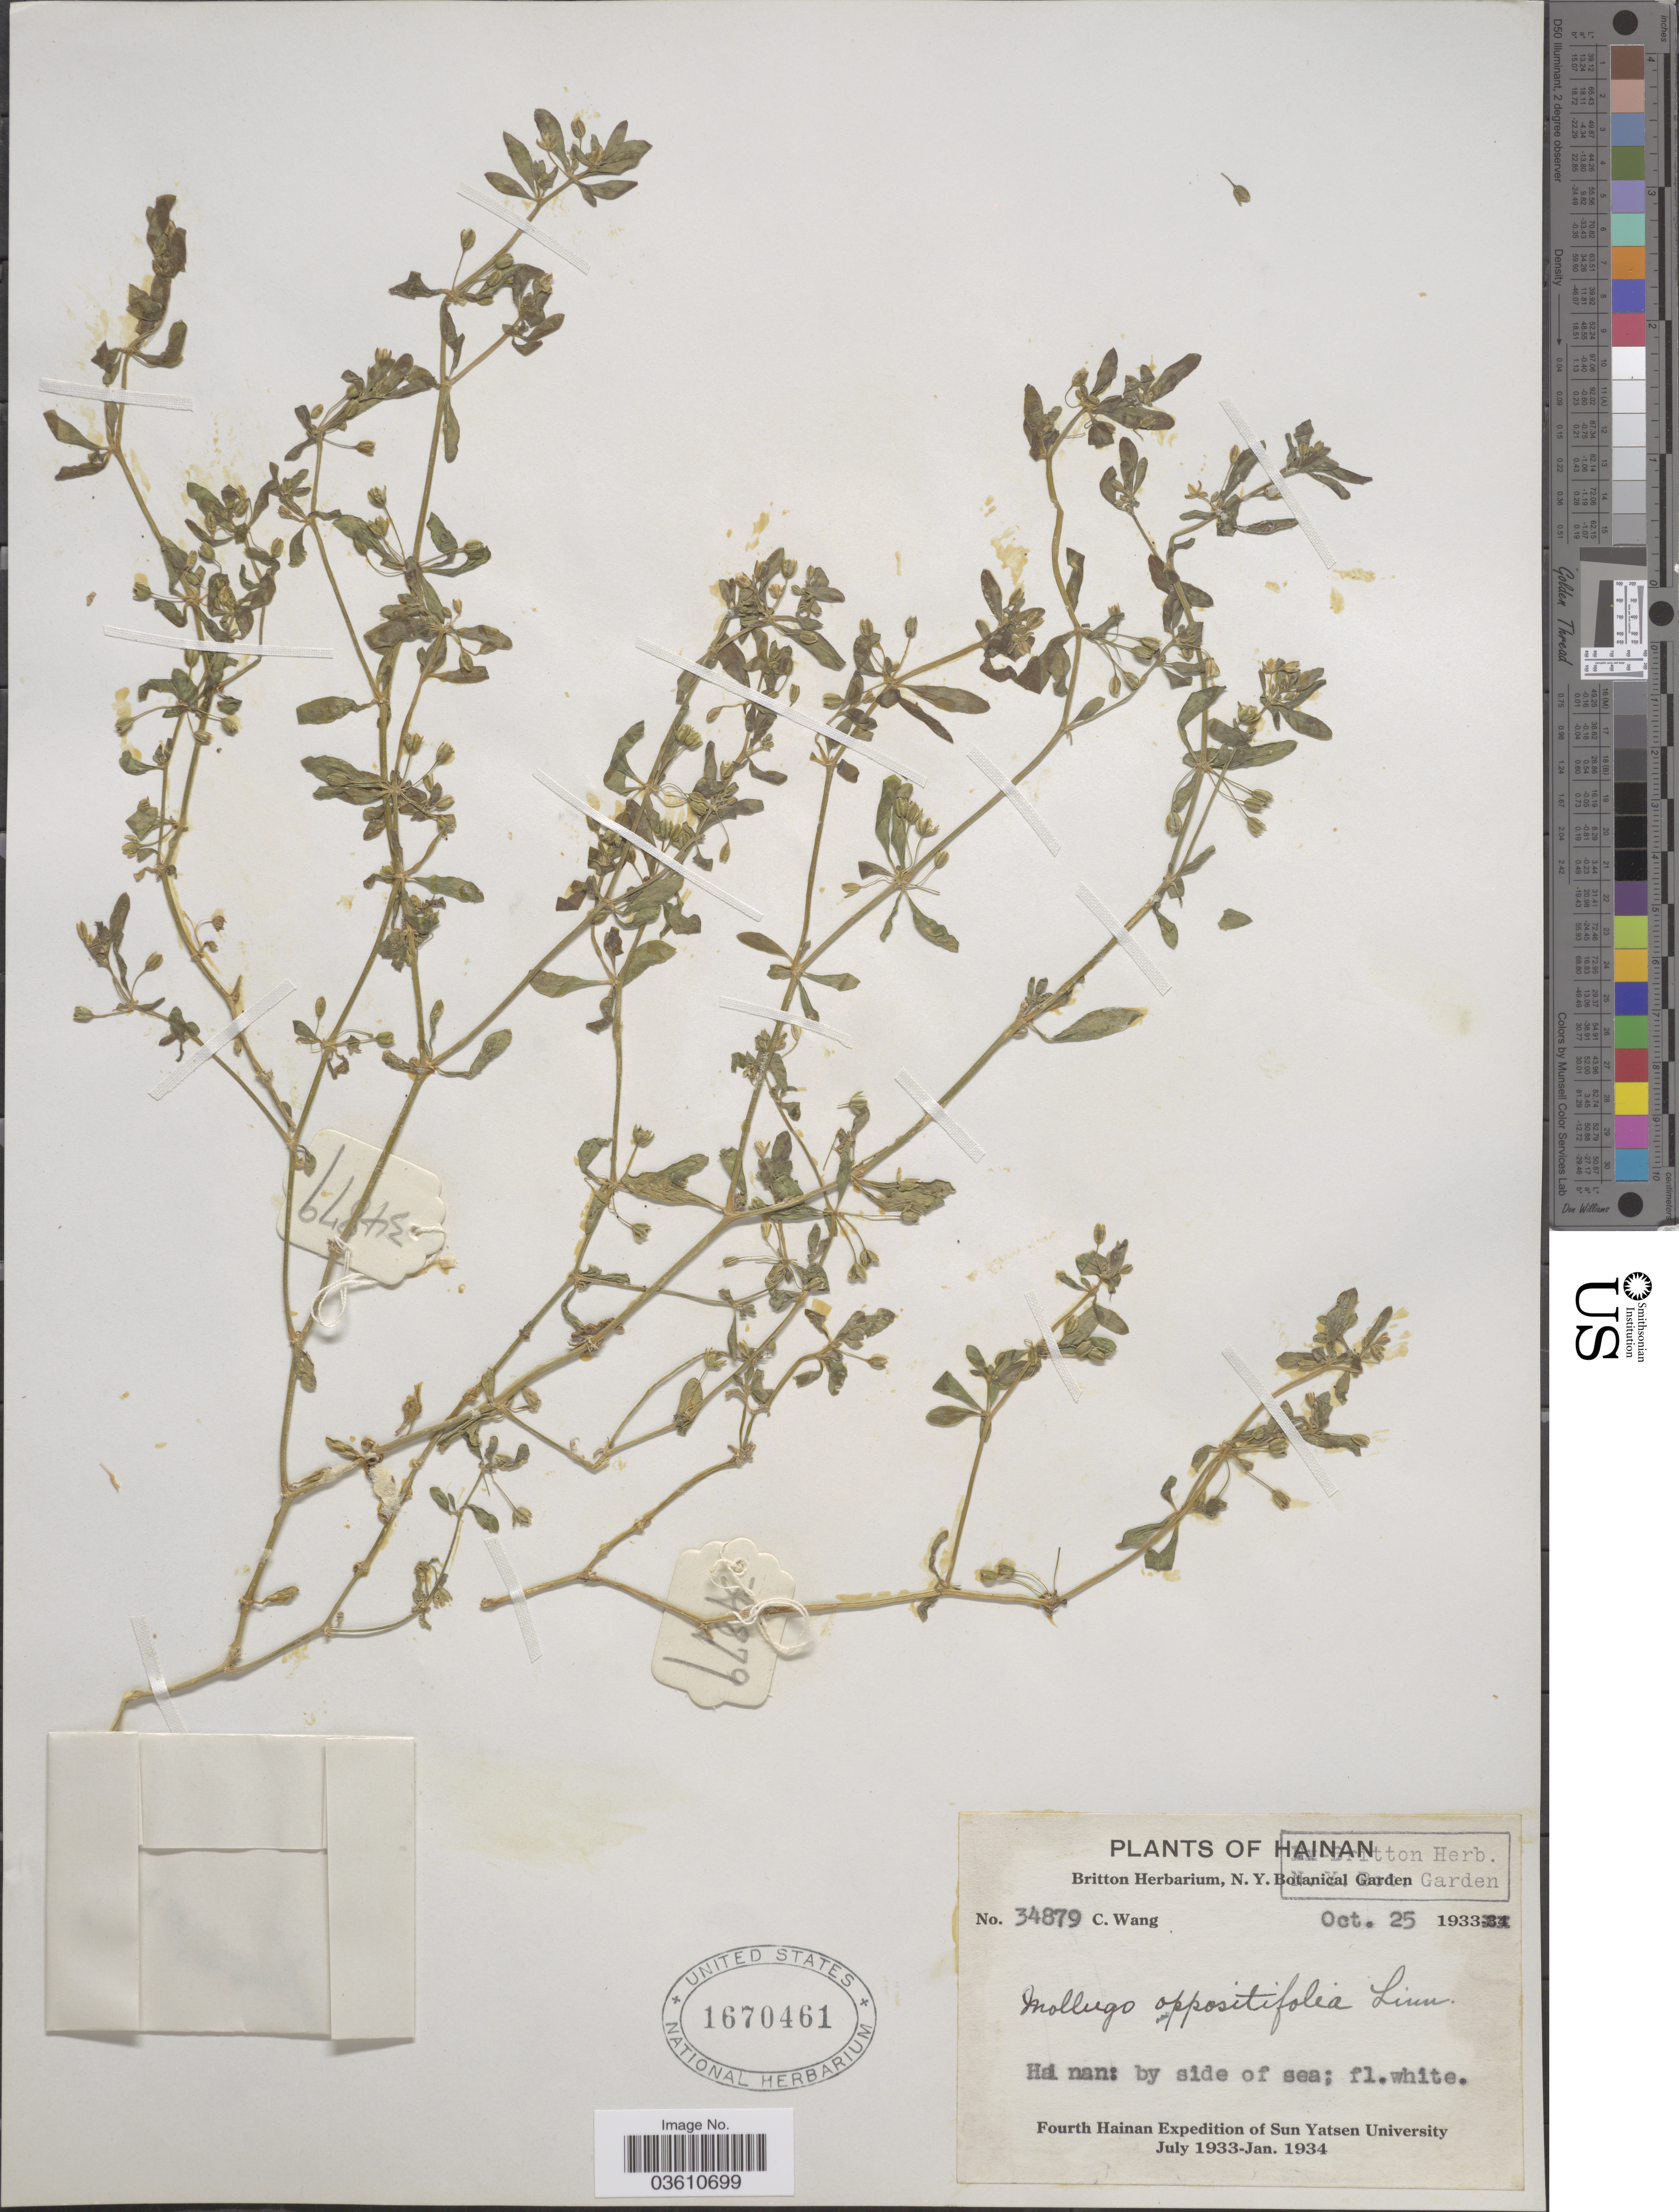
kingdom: Plantae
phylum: Tracheophyta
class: Magnoliopsida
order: Caryophyllales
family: Molluginaceae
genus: Glinus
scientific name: Glinus oppositifolius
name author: (L.) Aug. DC.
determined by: Strong, Mark T., (BOT), Smithsonian Institution - National Museum of Natural History (UNITED STATES)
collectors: C. Wang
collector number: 34879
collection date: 1933-10-25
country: China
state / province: Hainan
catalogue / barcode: US 1670461